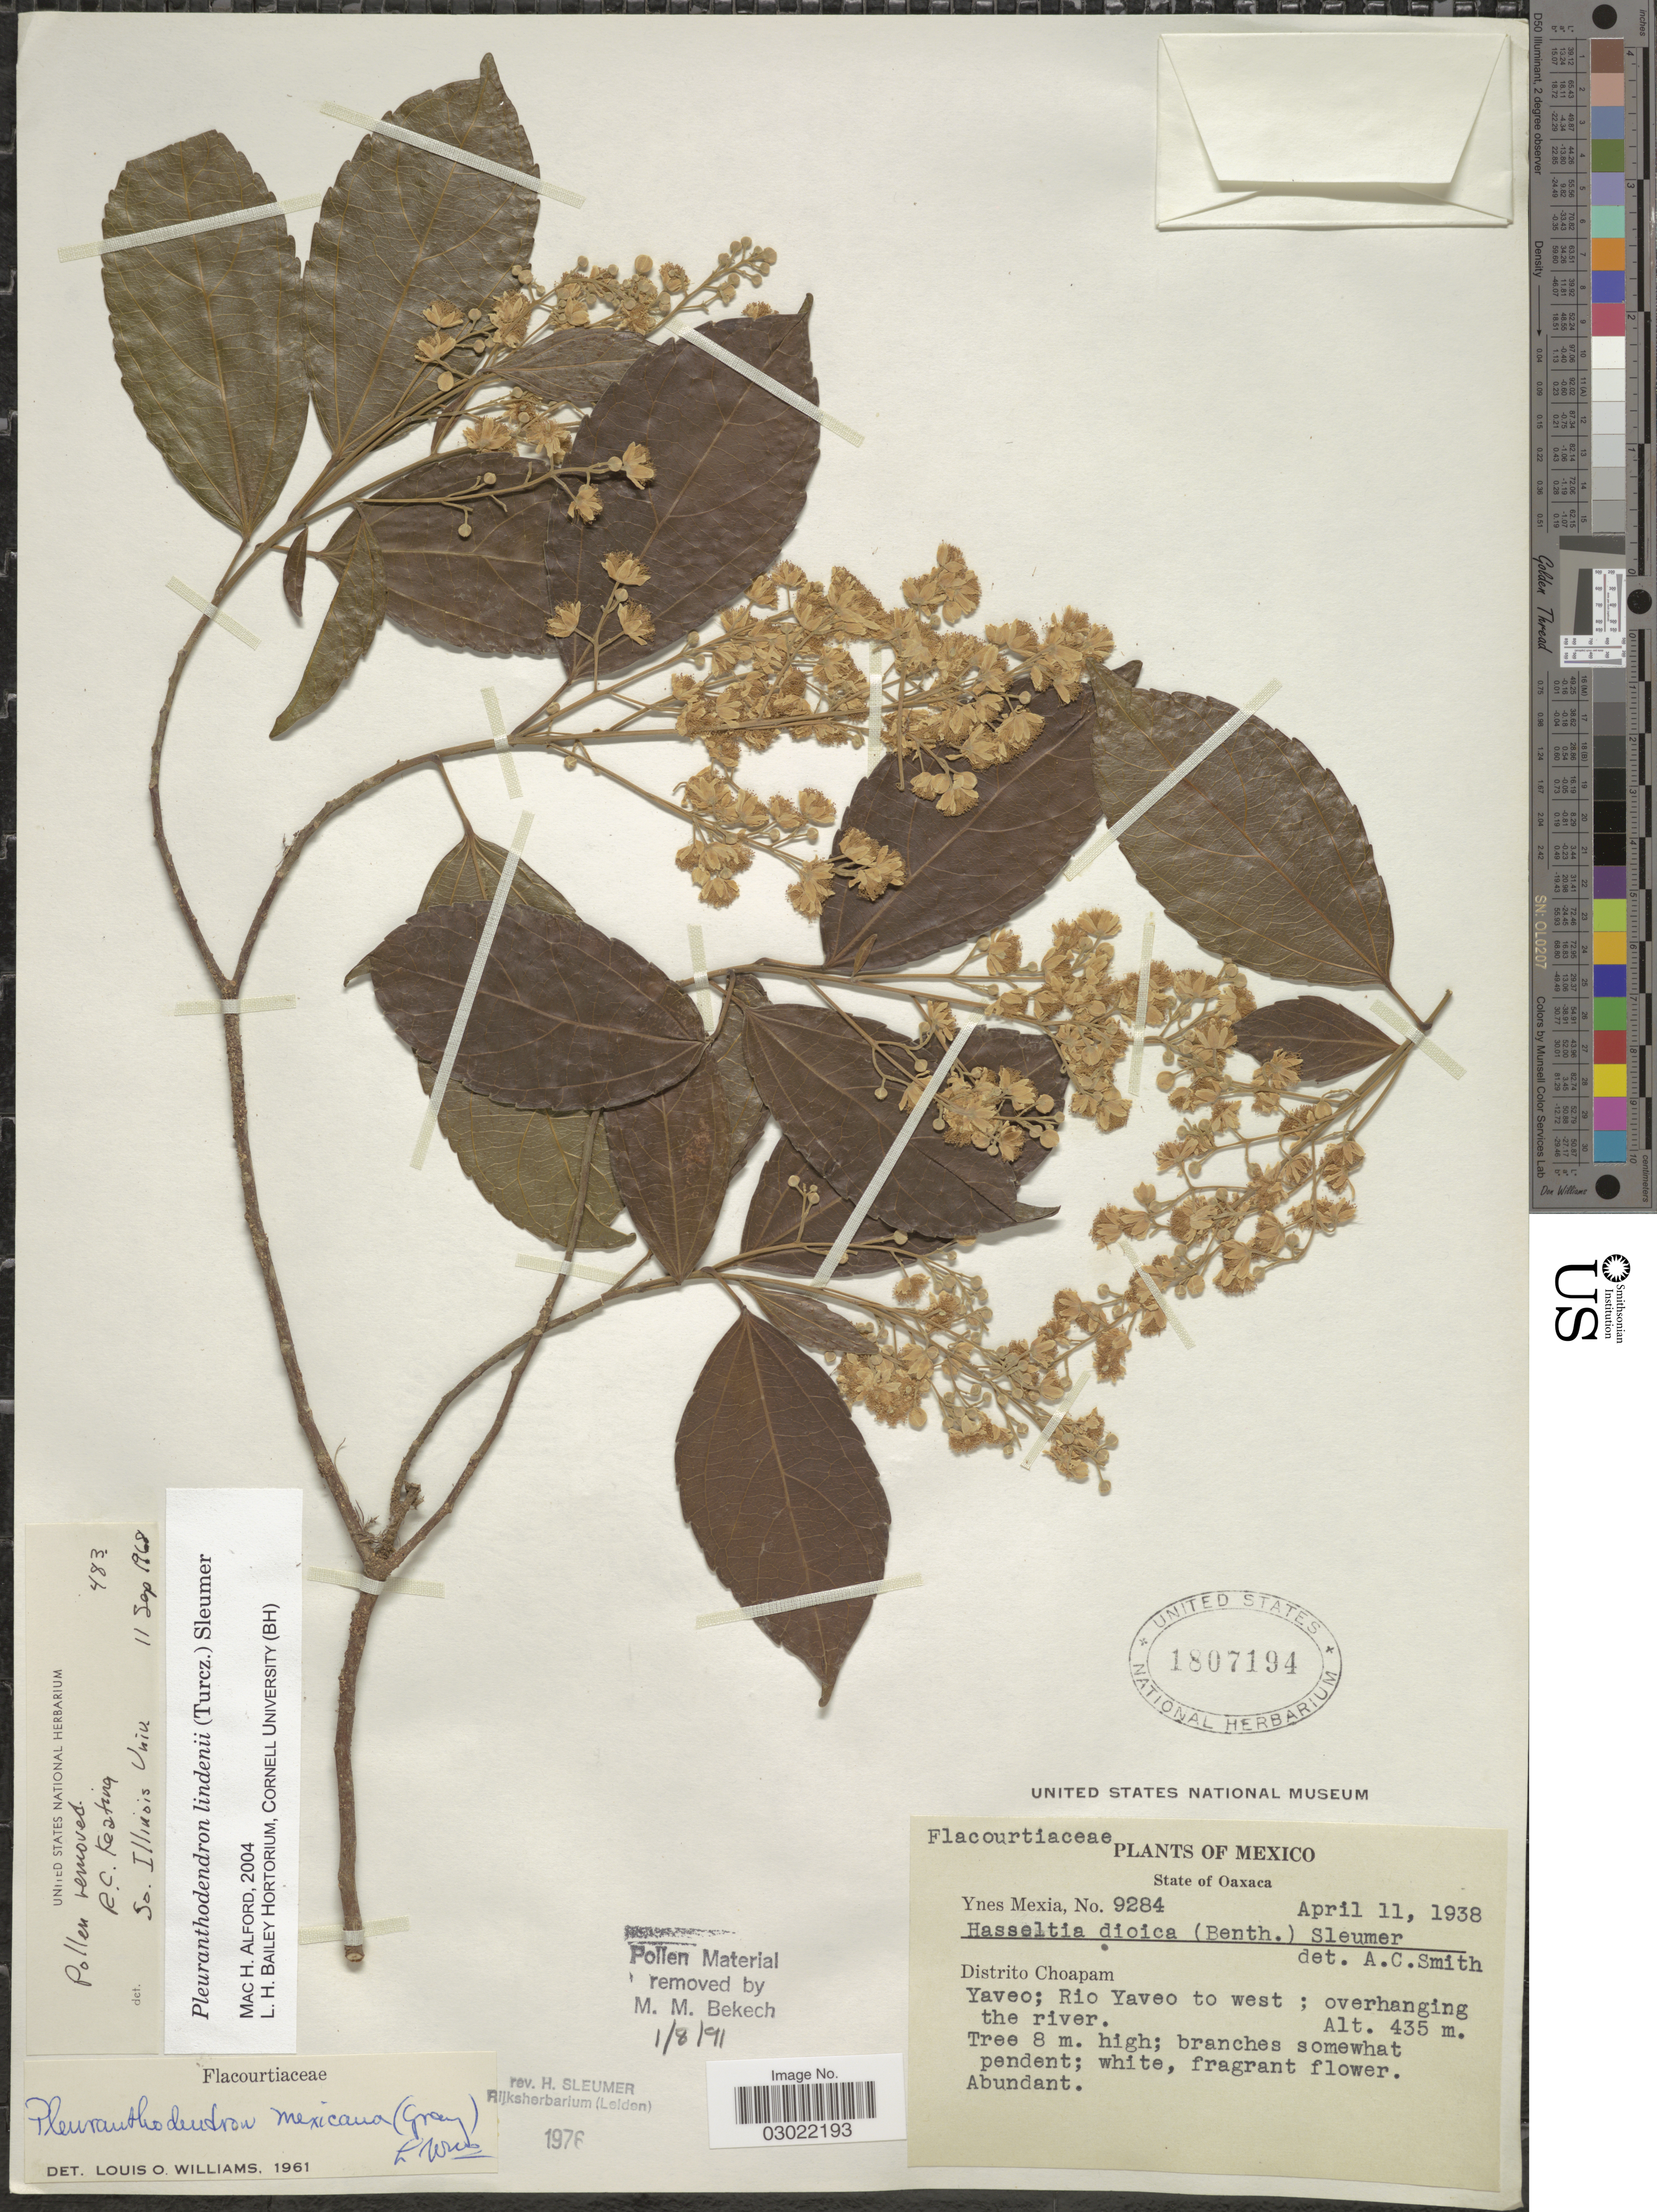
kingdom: Plantae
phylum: Tracheophyta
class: Magnoliopsida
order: Malpighiales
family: Salicaceae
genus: Pleuranthodendron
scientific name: Pleuranthodendron lindenii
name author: (Turcz.) Sleumer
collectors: Y. Mexia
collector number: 9284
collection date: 1938-04-11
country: Mexico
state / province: Oaxaca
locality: Distrito Choapam. Yaveo; Rio Yaveo to west; overhanging the river.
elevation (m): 435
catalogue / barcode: US 1807194